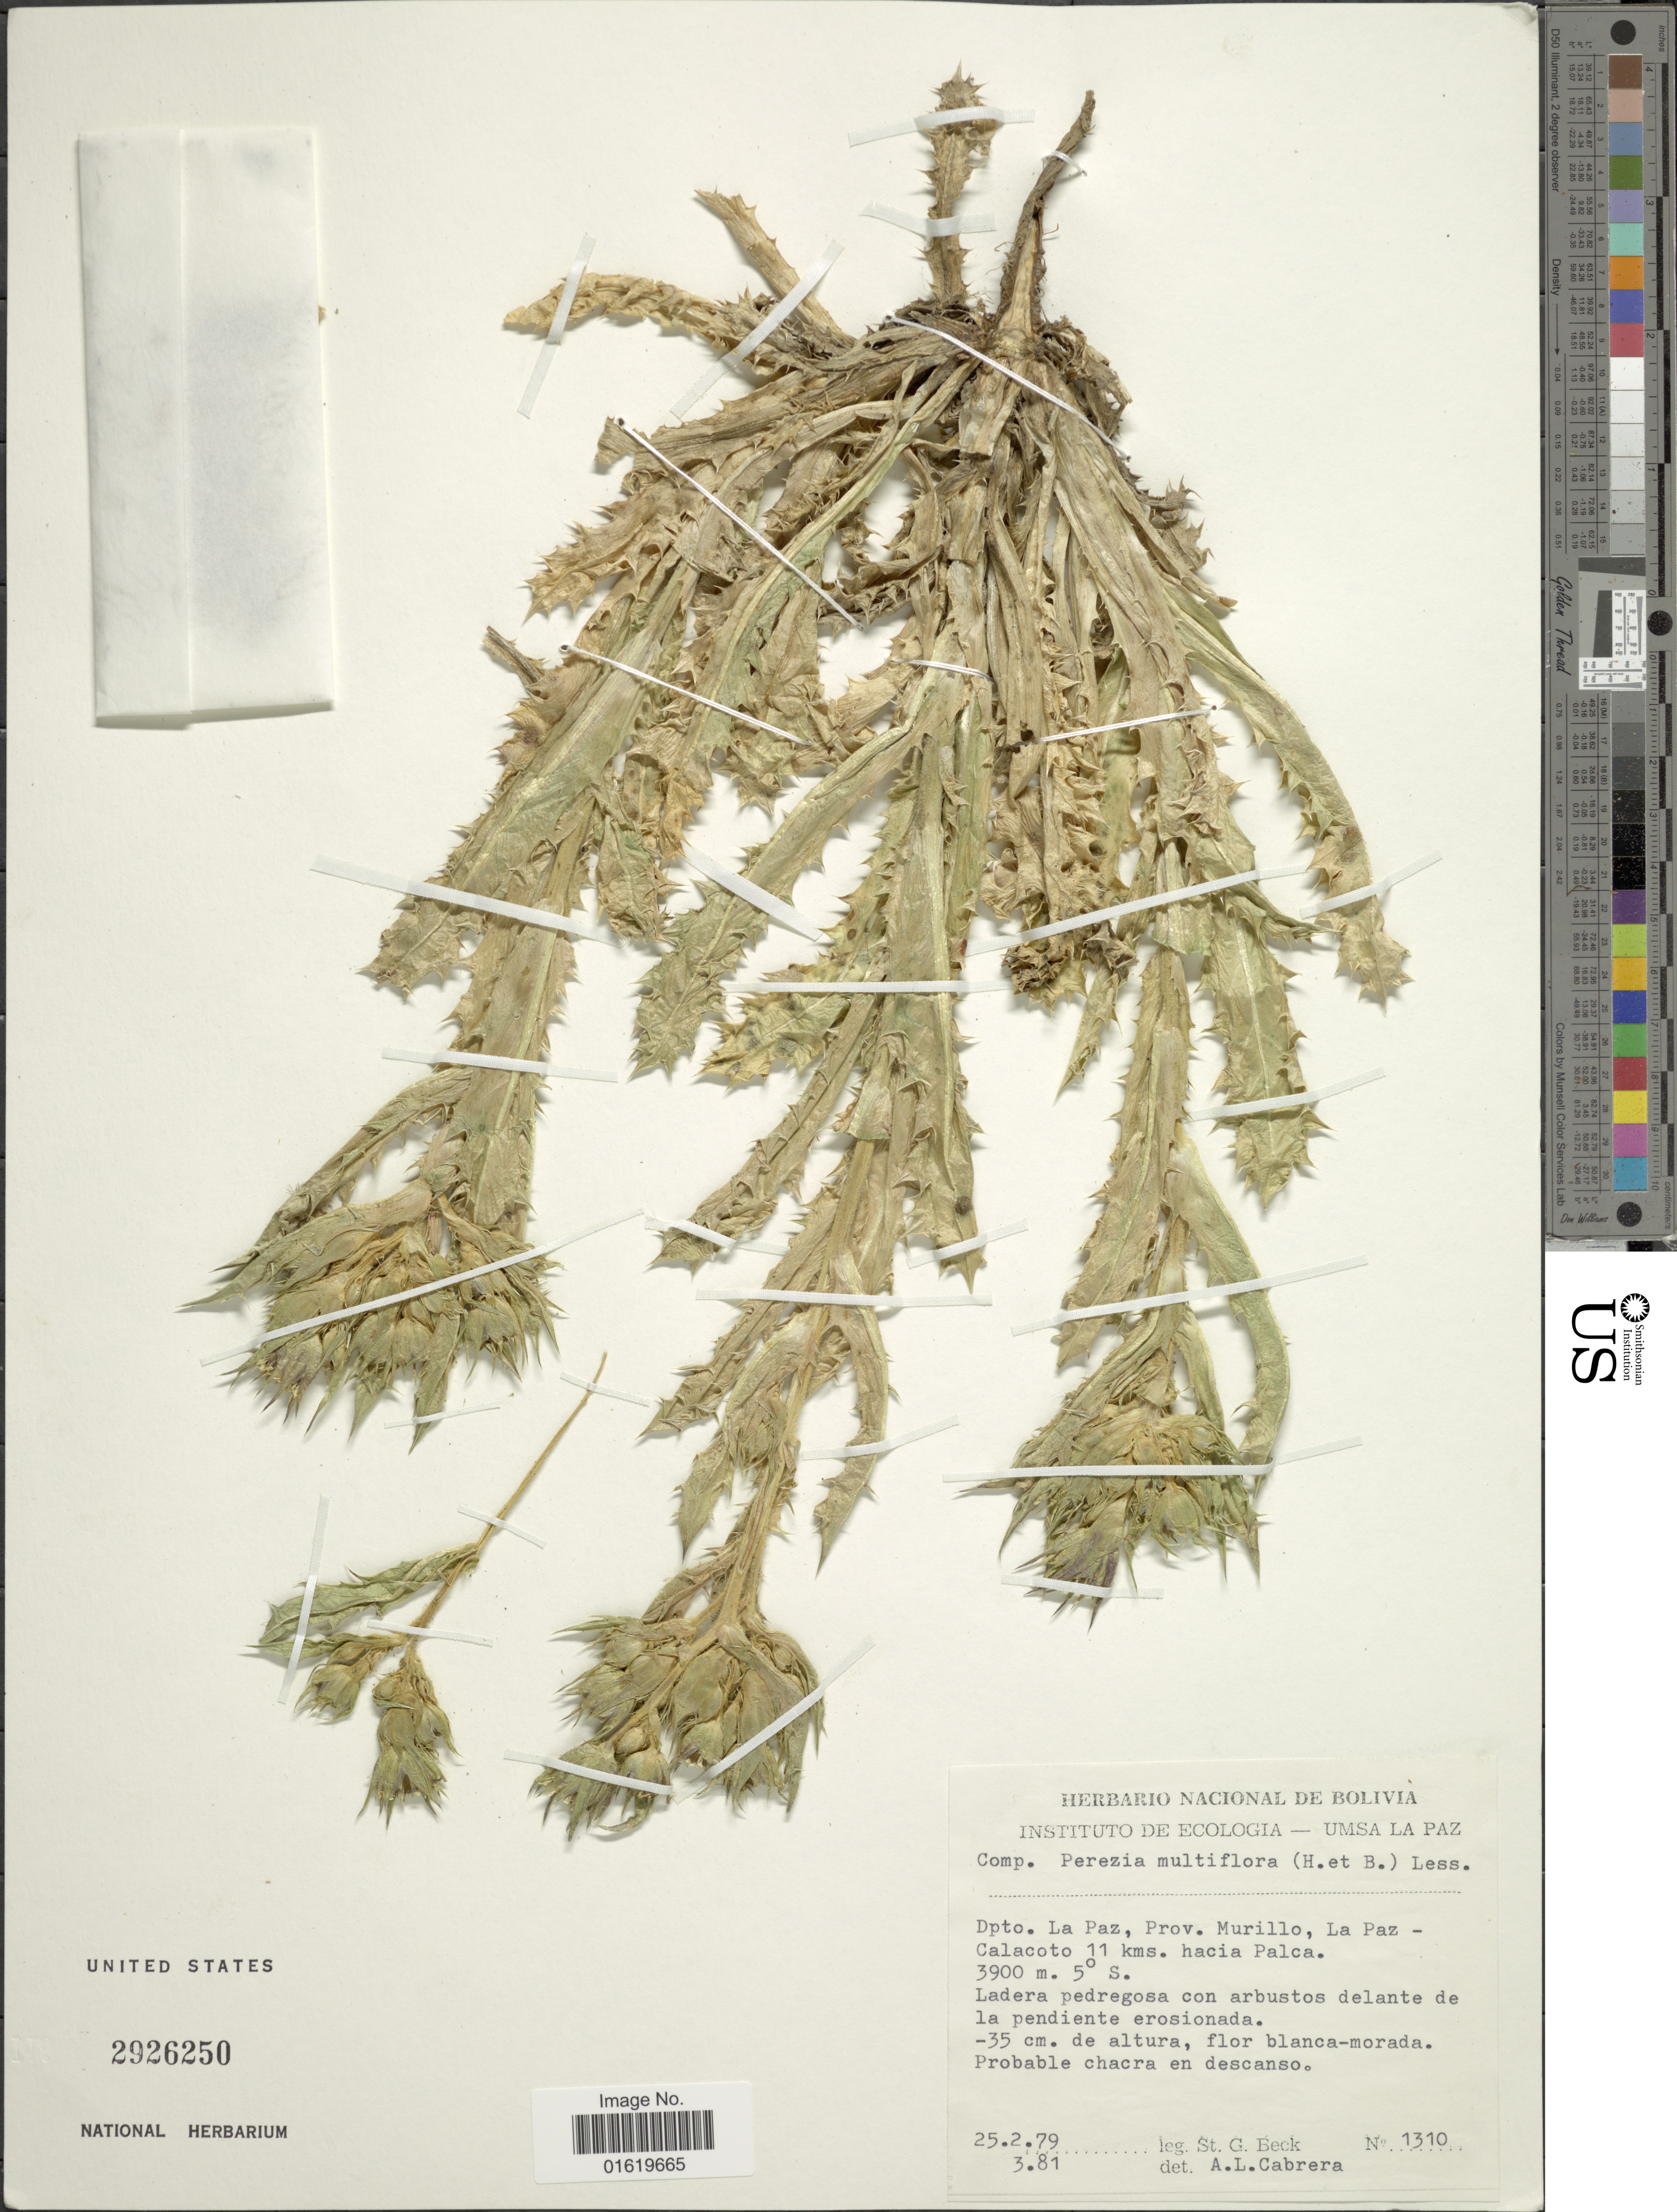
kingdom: Plantae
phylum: Tracheophyta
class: Magnoliopsida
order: Asterales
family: Asteraceae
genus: Perezia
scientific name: Perezia multiflora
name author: Less.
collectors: S. G. Beck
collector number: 1310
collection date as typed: Transcribed d/m/y: 25/2/79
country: Bolivia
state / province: La Paz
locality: Dpto. La Paz, Prov. Murillo, La Paz - Calacoto 11 kms. hacia Palca.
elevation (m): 3900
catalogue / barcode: US 2926250